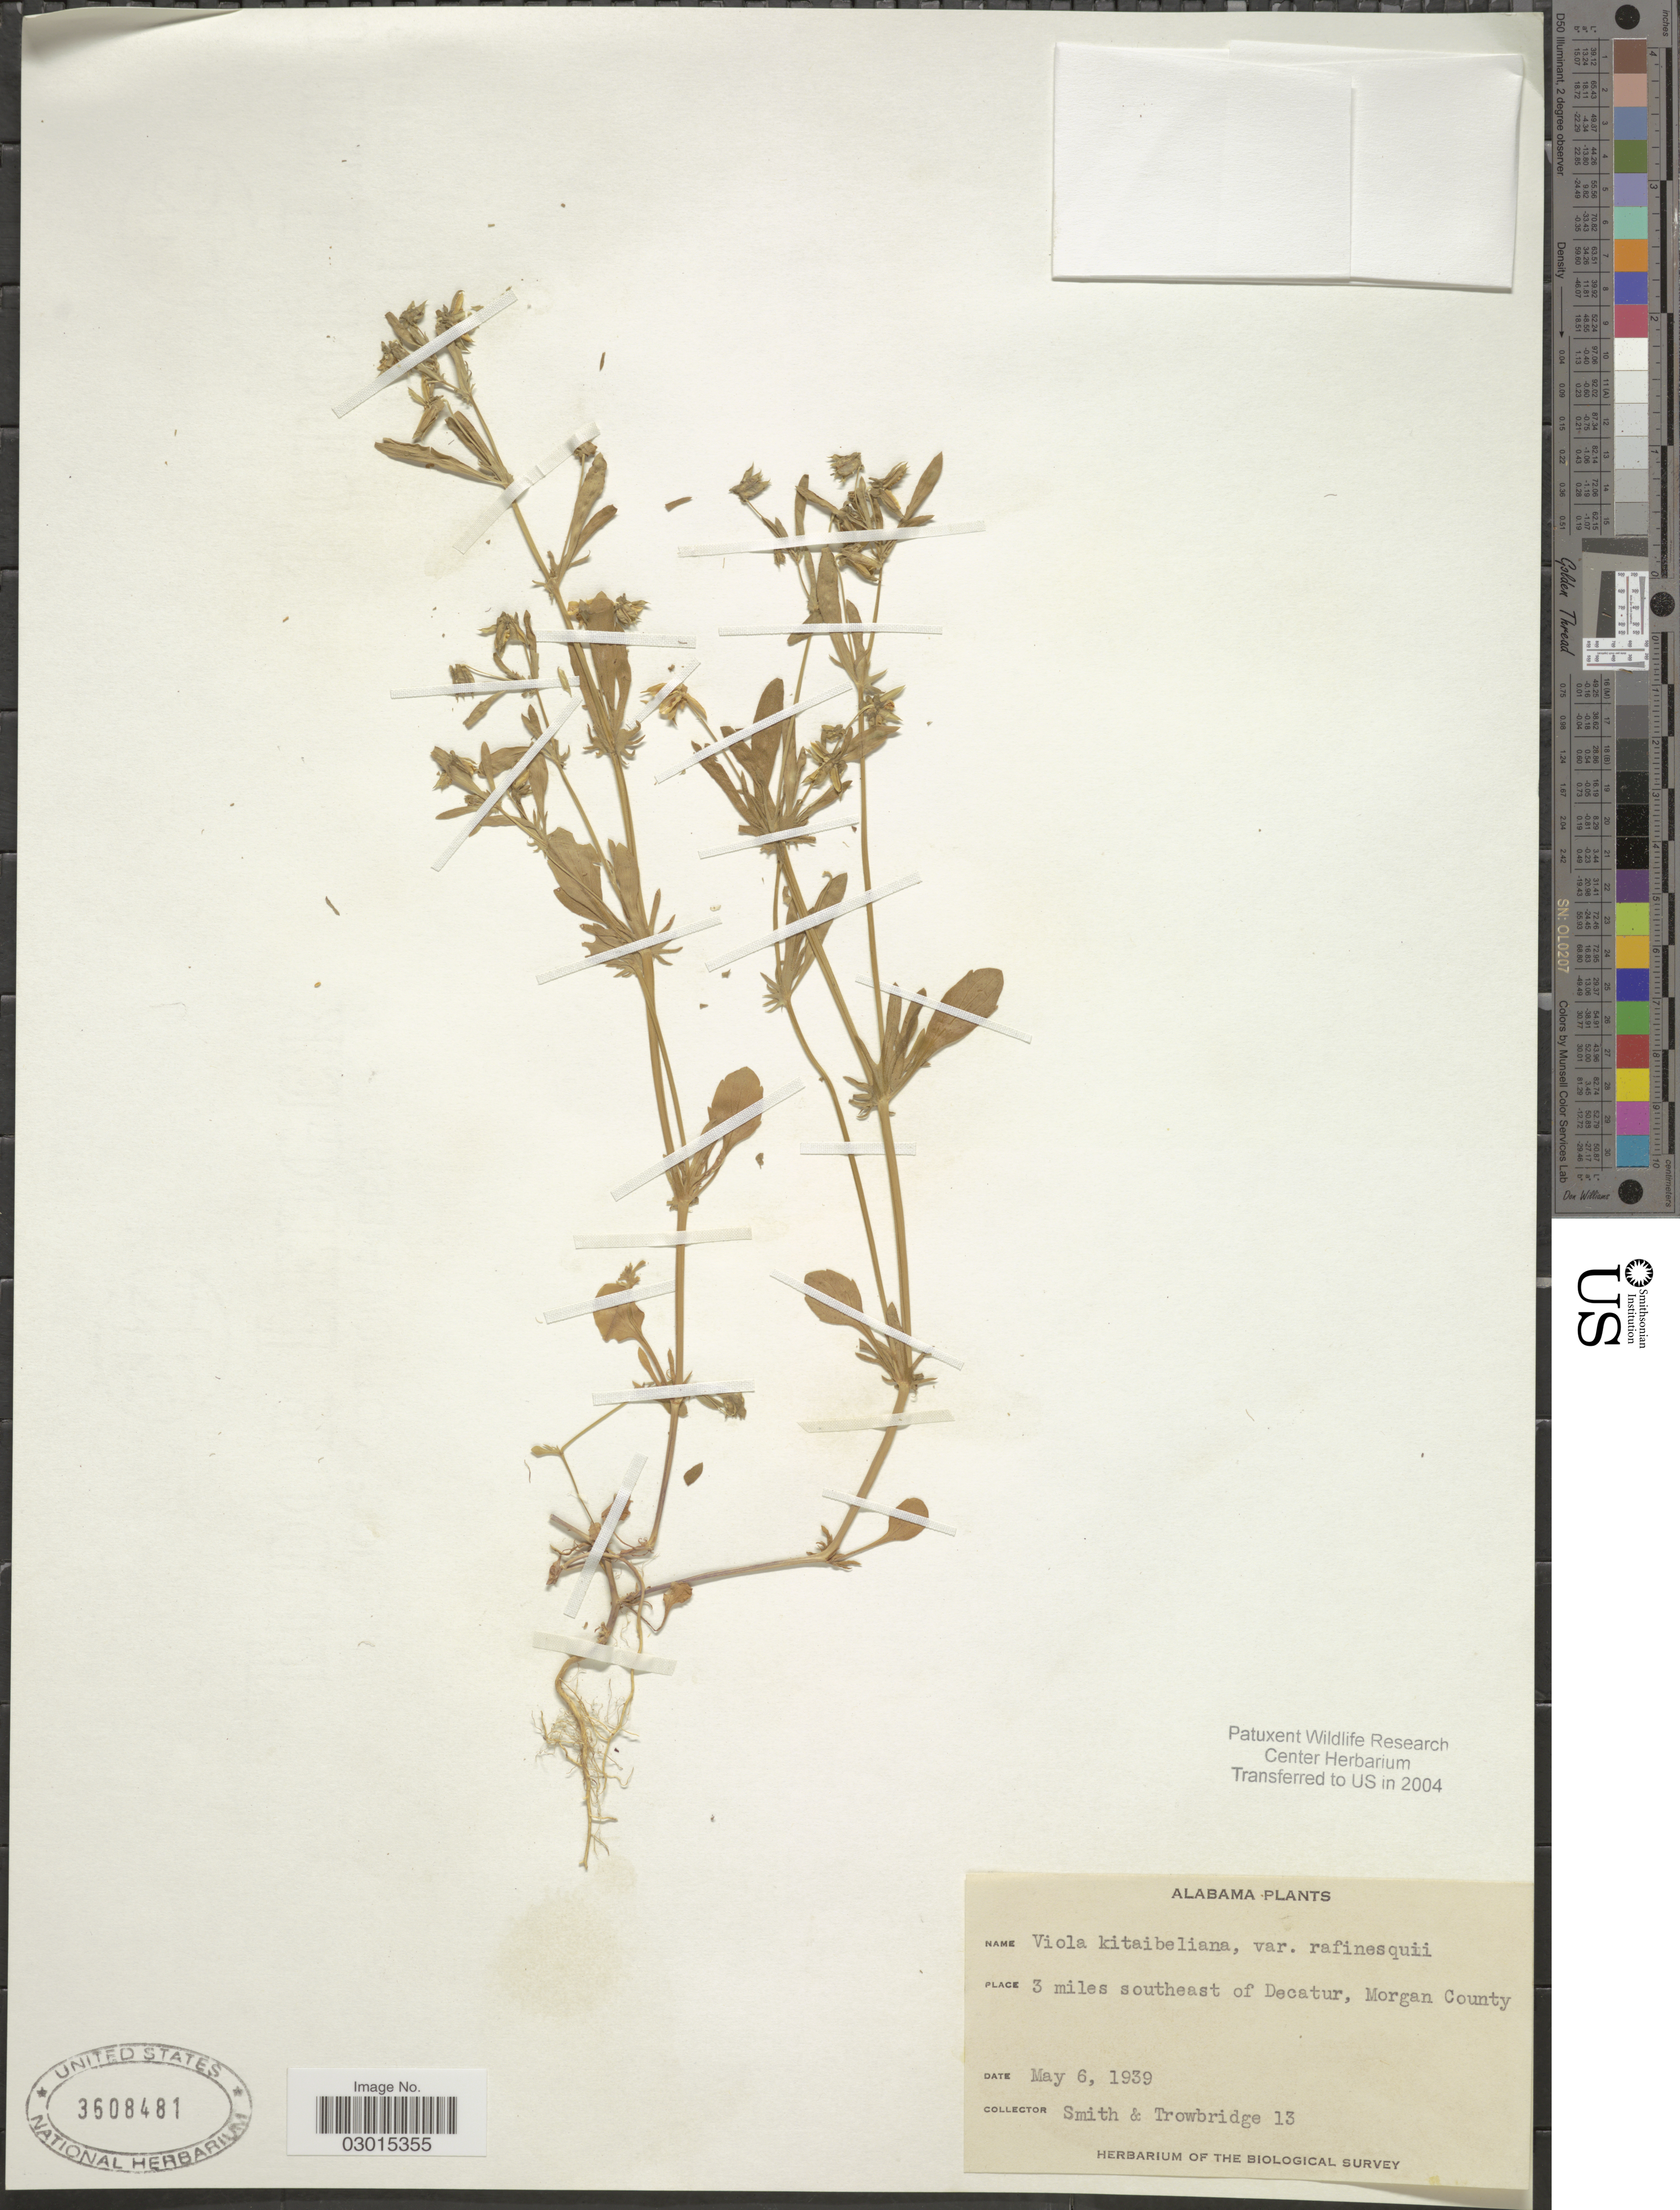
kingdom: Plantae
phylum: Tracheophyta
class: Magnoliopsida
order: Malpighiales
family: Violaceae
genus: Viola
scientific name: Viola kitaibeliana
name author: Schult.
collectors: -- Smith & Trowbridge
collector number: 13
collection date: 1939-05-06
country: United States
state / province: Alabama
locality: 3 miles southeast of Decatur, Morgan County.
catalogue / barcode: US 3608481